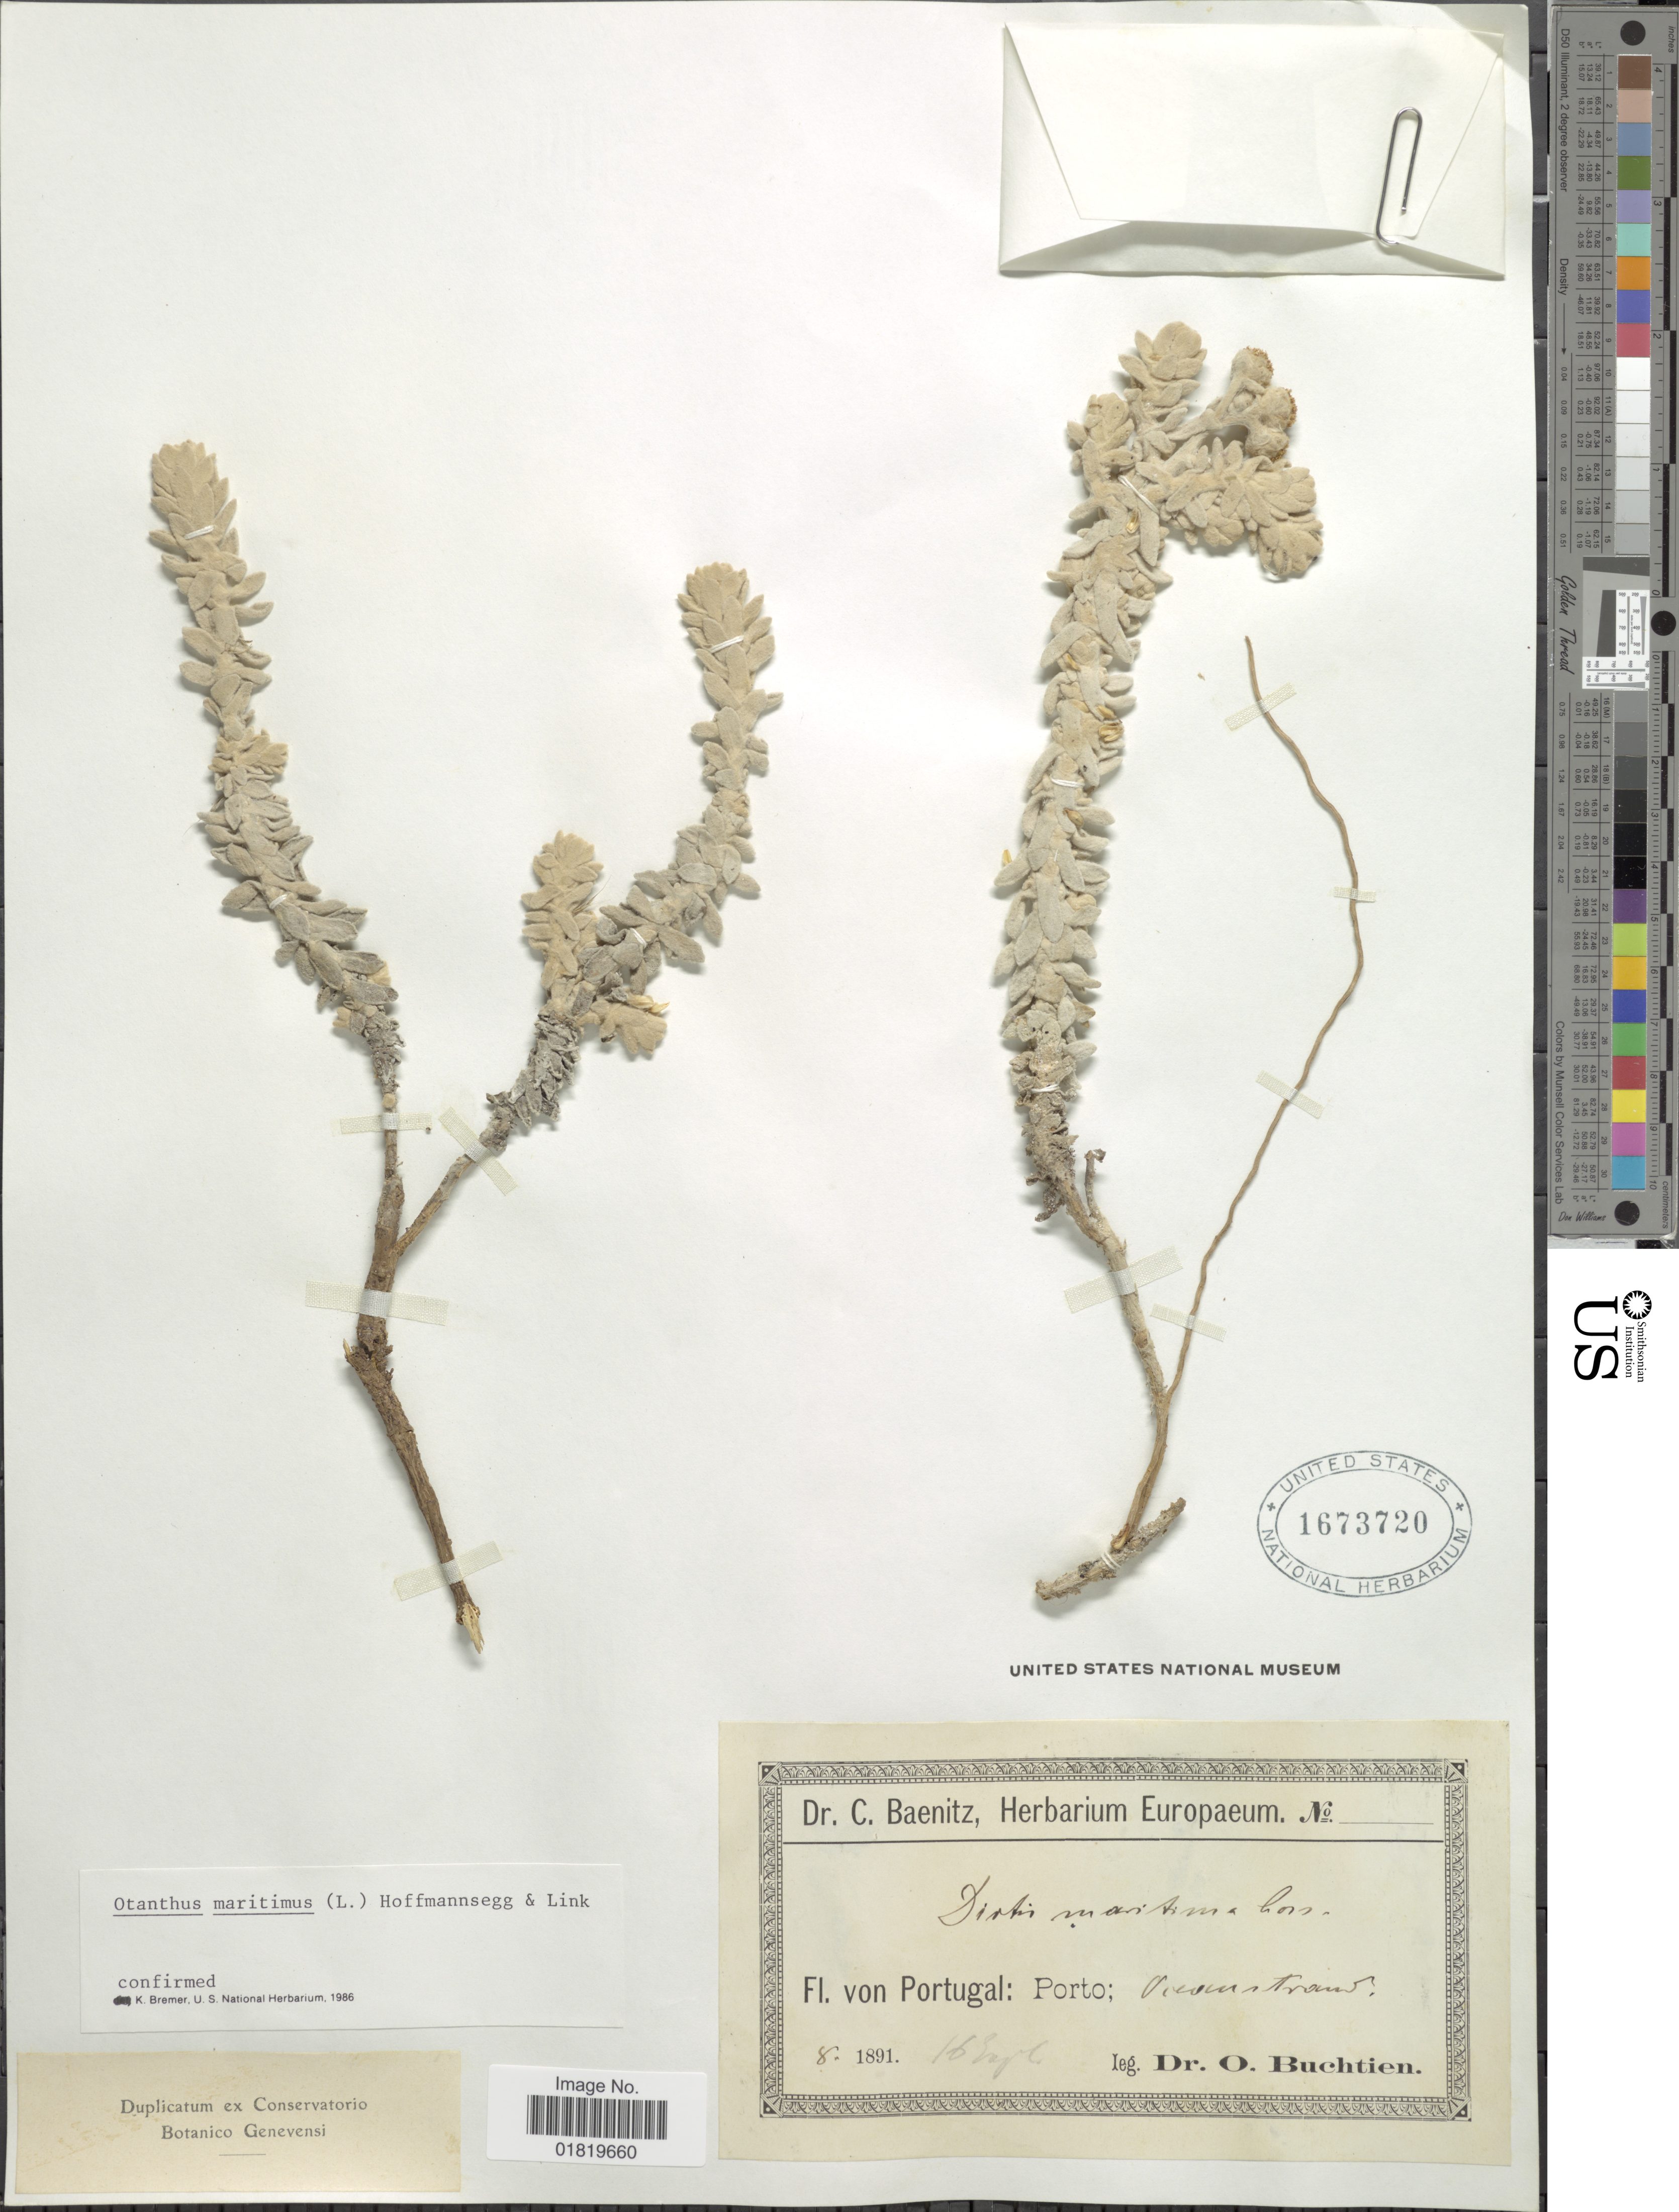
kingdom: Plantae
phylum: Tracheophyta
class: Magnoliopsida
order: Asterales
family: Asteraceae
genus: Otanthus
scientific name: Otanthus maritimus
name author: (L.) Hoffmanns. & Link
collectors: O. Buchtien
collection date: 1891-08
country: Portugal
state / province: Porto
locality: Portugal: Porto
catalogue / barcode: US 1673720